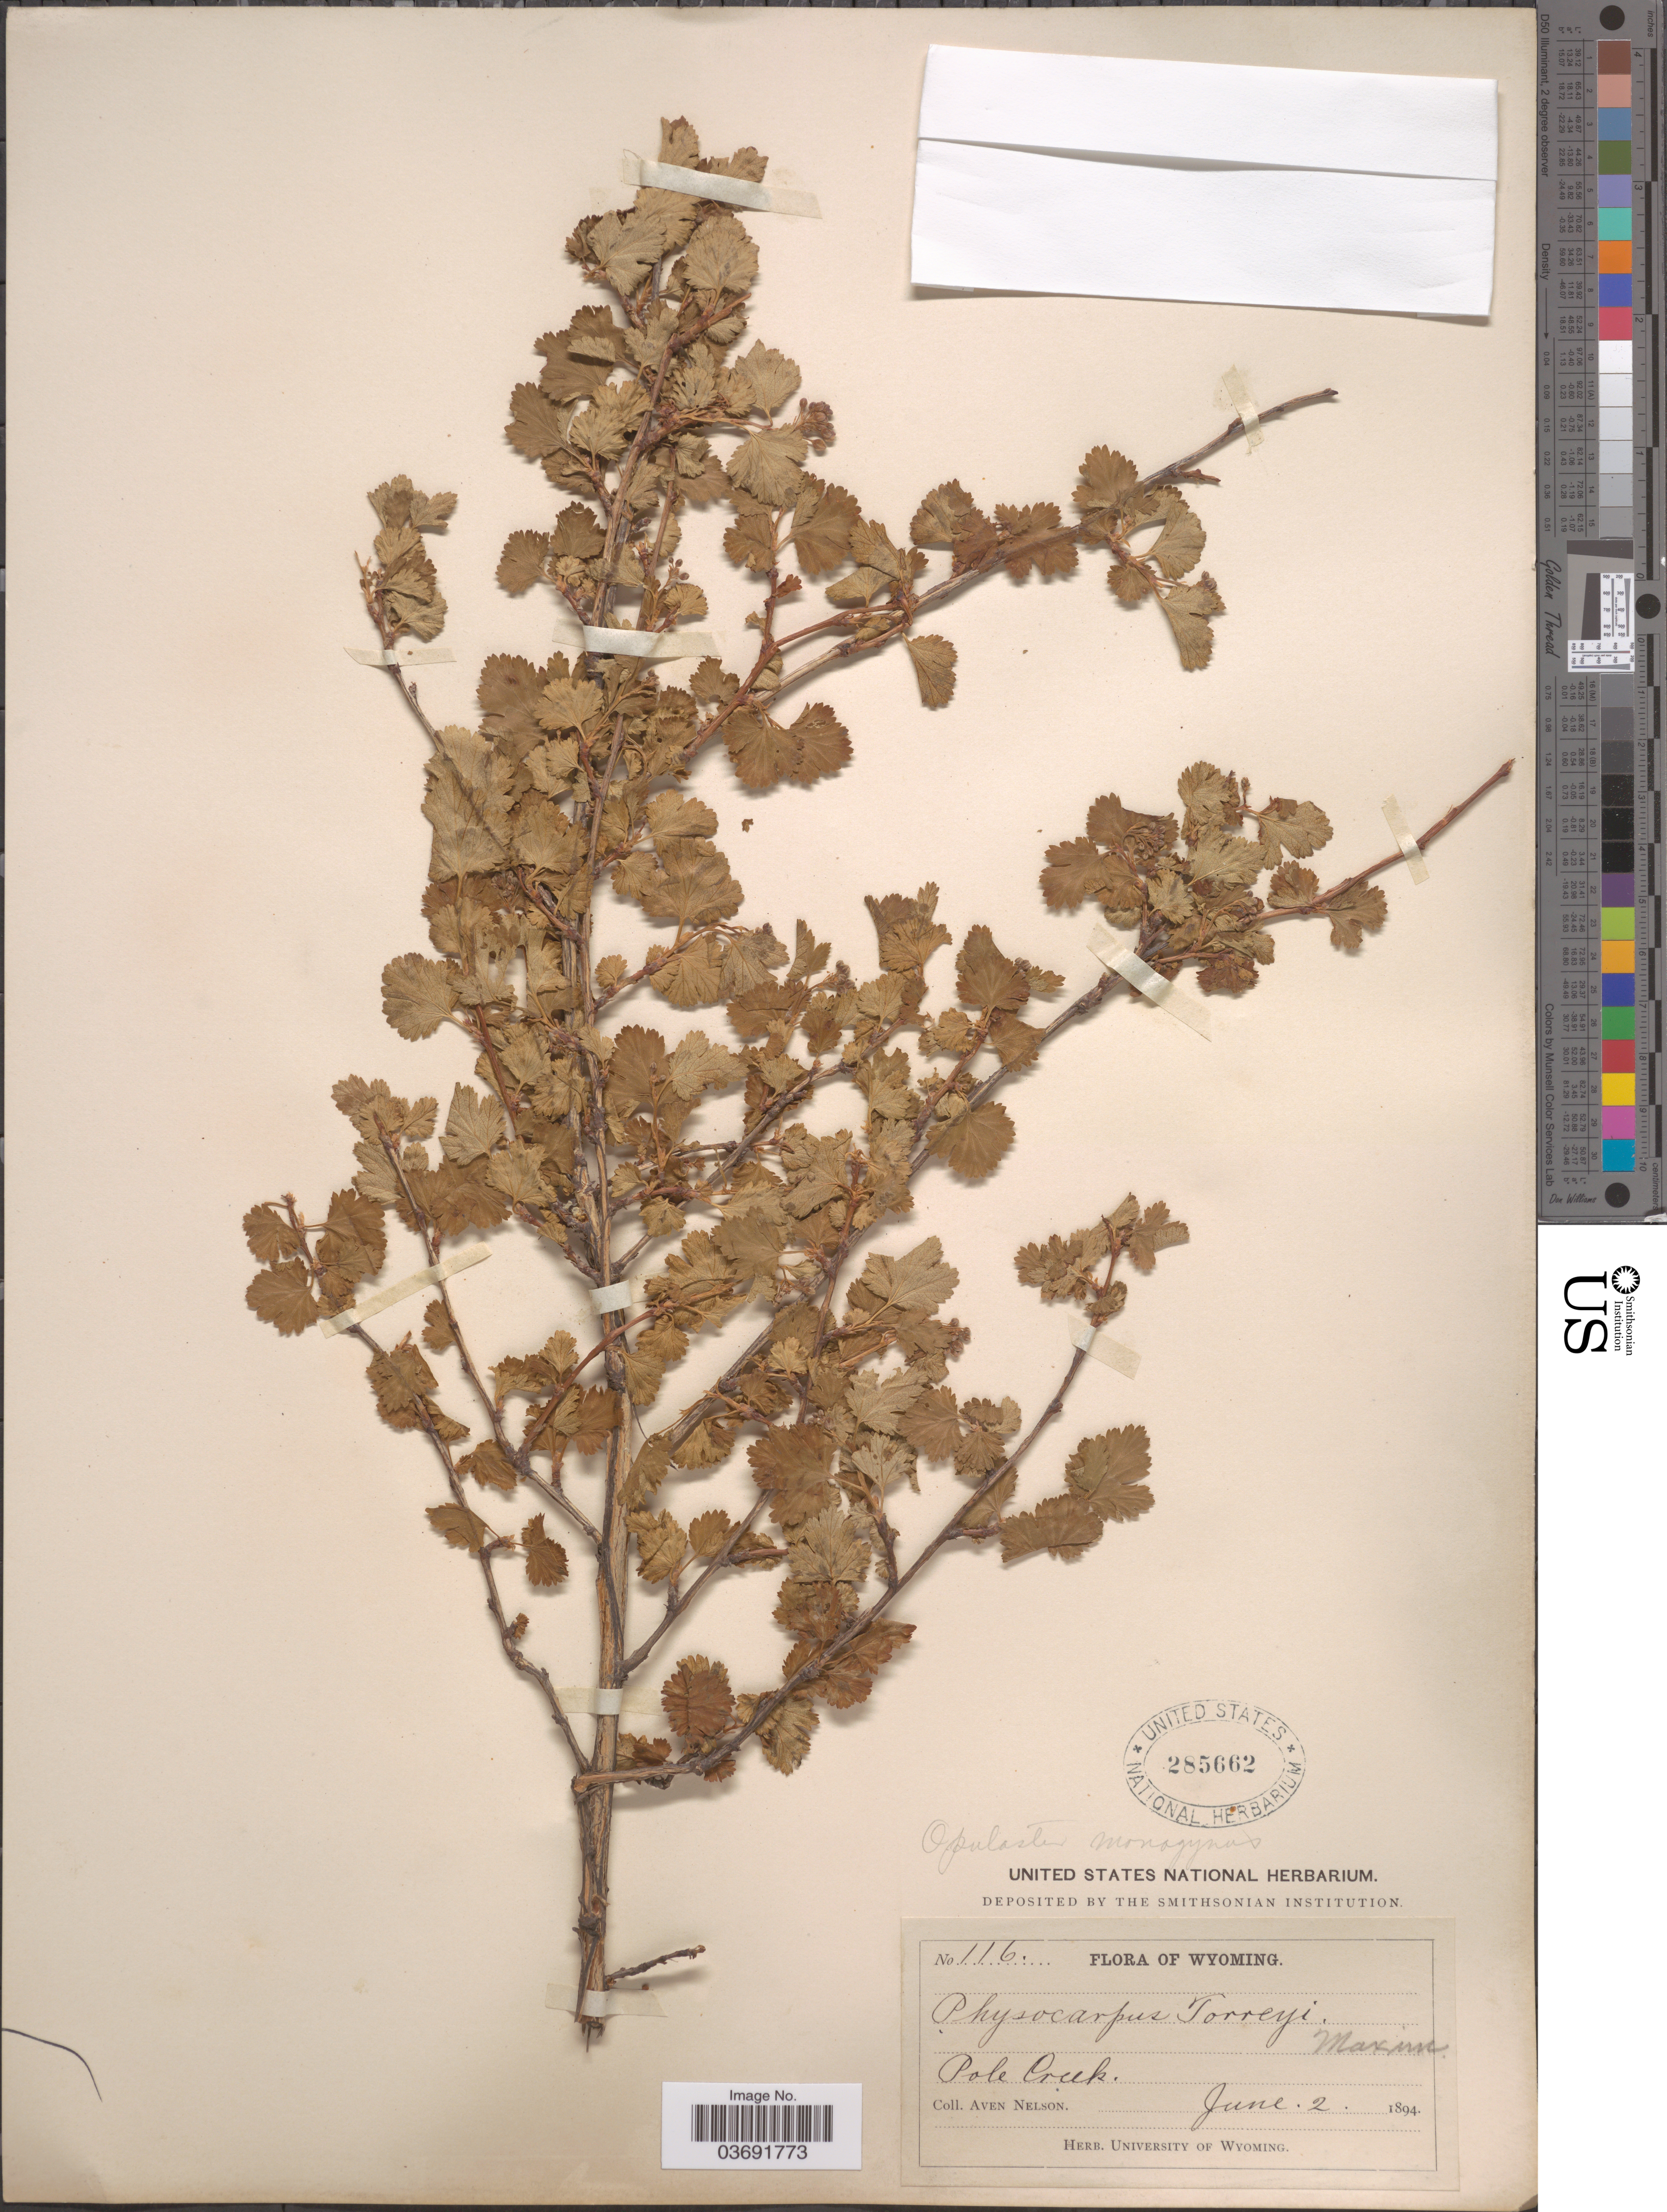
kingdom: Plantae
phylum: Tracheophyta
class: Magnoliopsida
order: Rosales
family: Rosaceae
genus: Physocarpus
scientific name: Physocarpus monogynus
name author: (Torr.) J.M. Coult.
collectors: A. Nelson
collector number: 116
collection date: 1894-06-02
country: United States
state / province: Wyoming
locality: Pole Creek.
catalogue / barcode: US 285662